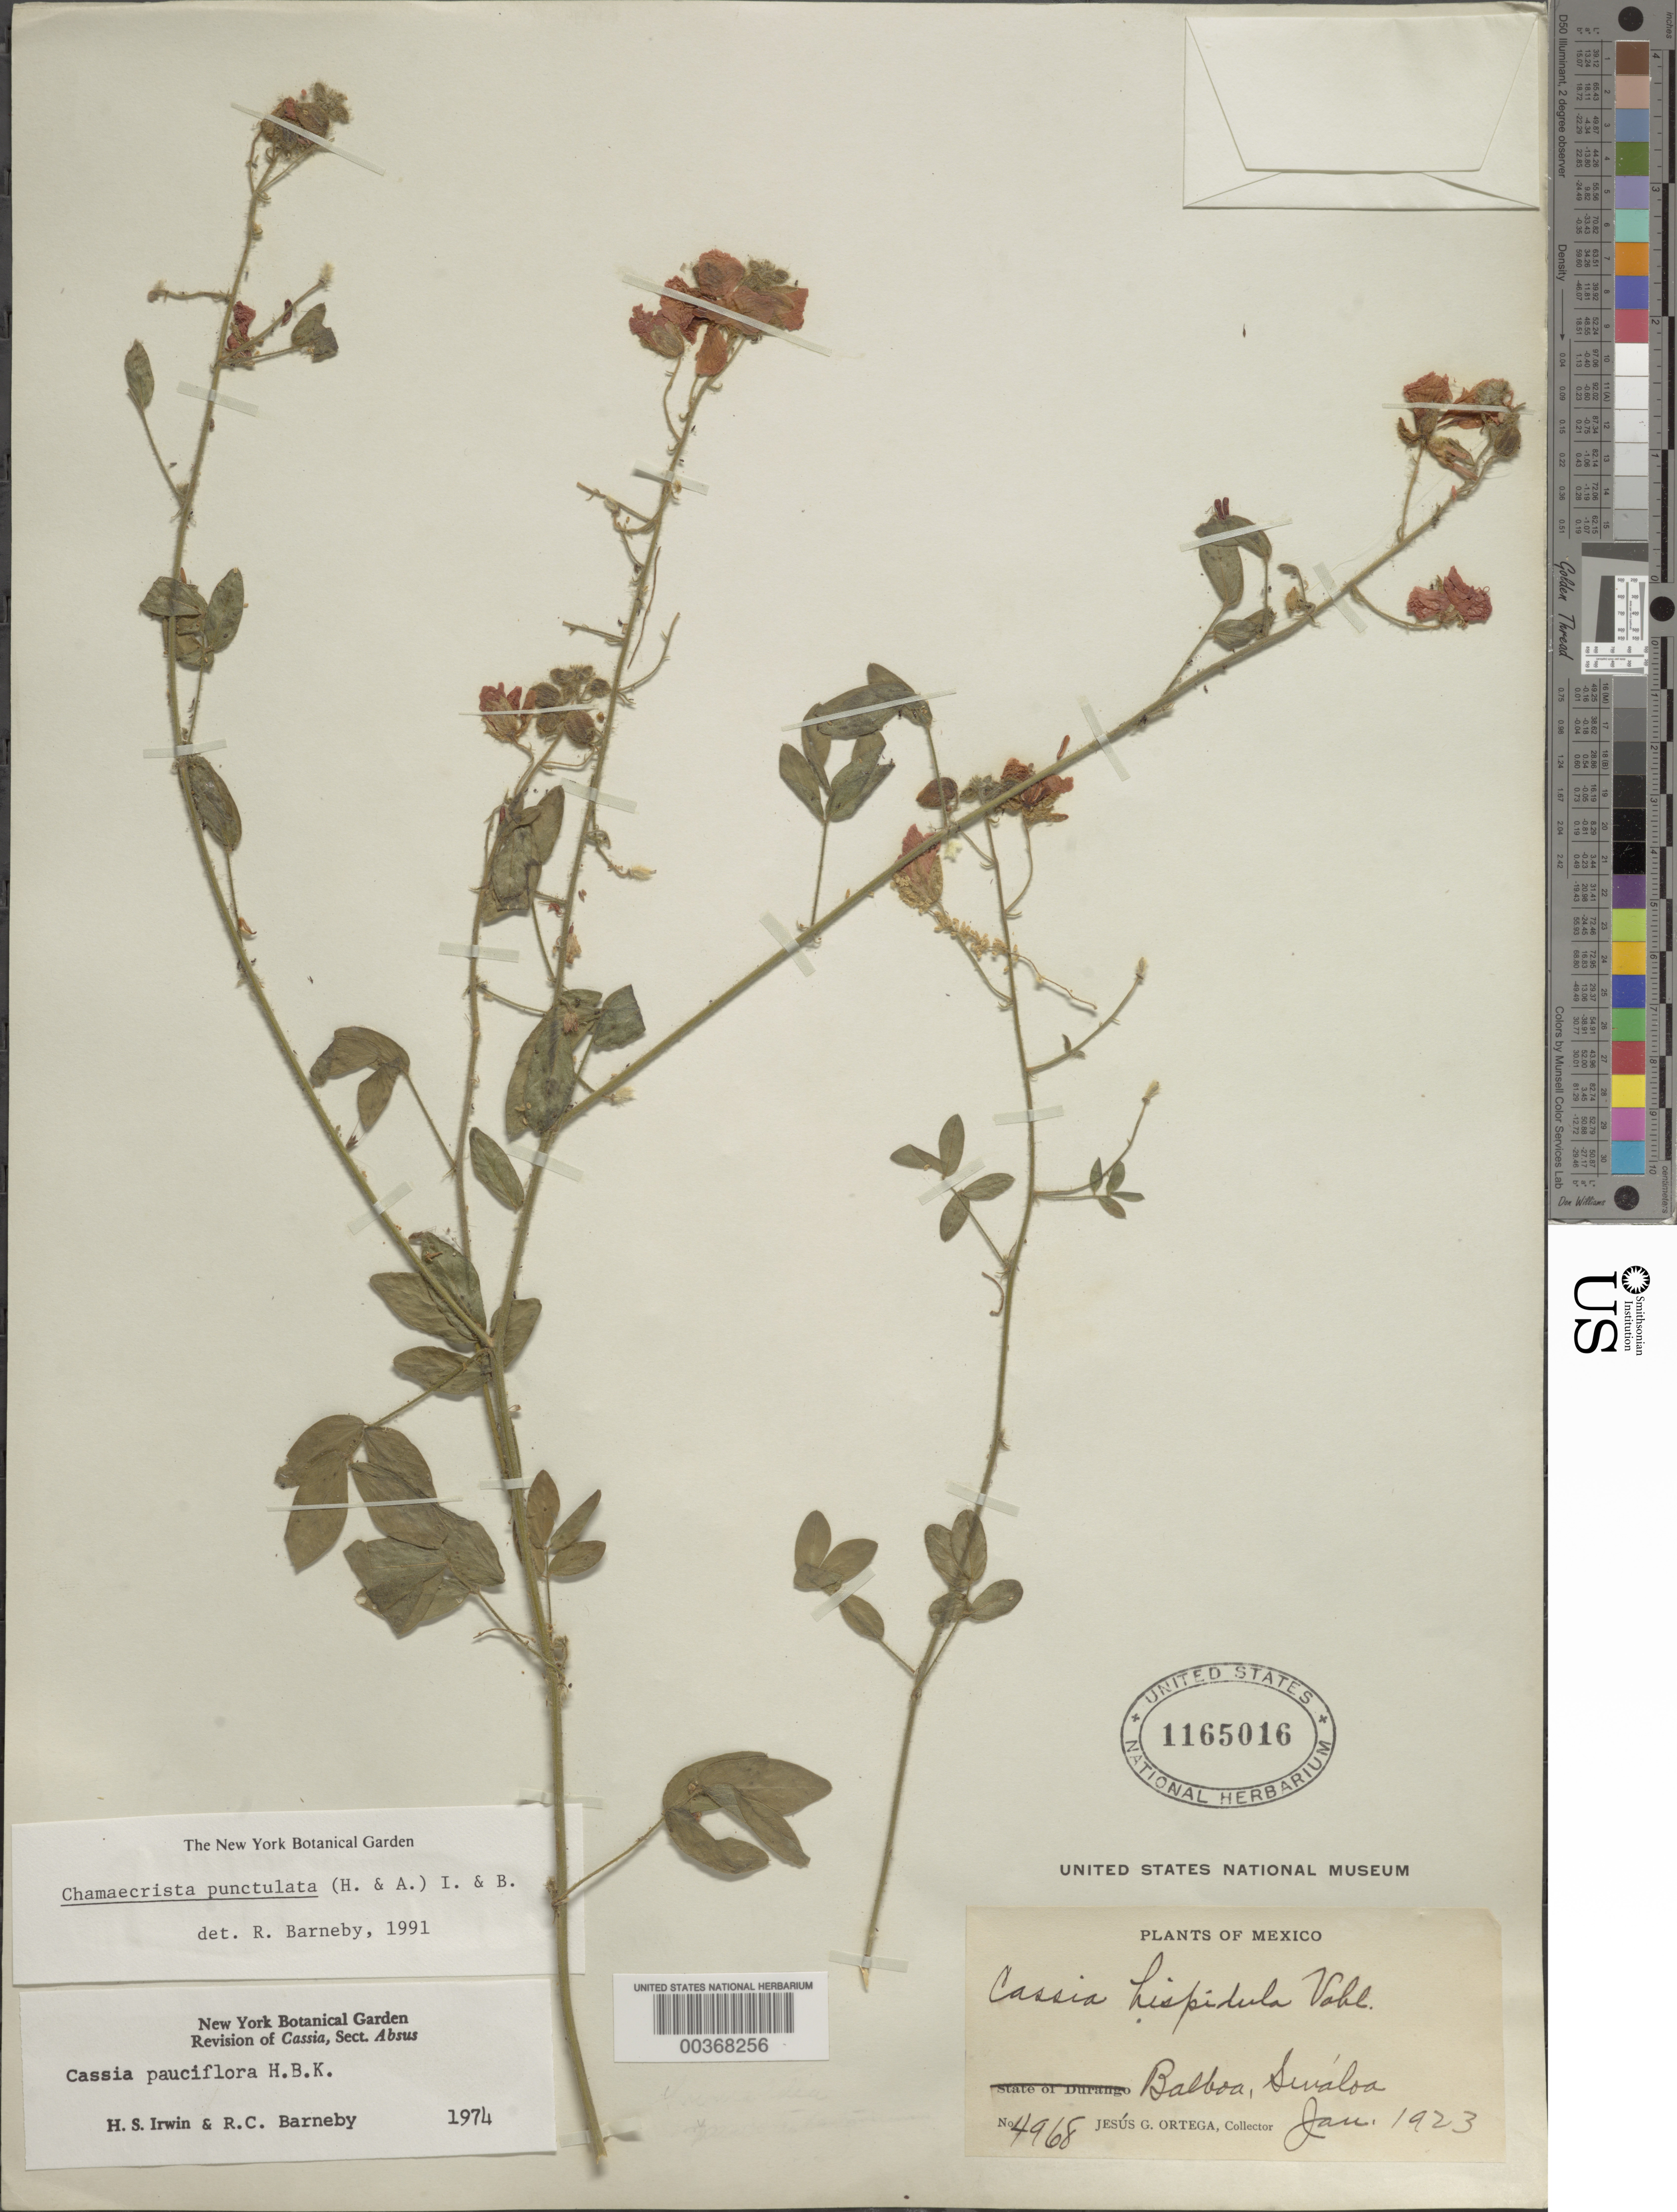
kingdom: Plantae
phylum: Tracheophyta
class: Magnoliopsida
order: Fabales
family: Fabaceae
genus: Chamaecrista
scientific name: Chamaecrista punctulata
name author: (Hook. & Arn.) H.S. Irwin & Barneby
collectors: J. Ortega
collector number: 4968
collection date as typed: Jan 1923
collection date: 1923-01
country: Mexico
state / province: Sinaloa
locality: Balboa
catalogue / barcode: US 1165016